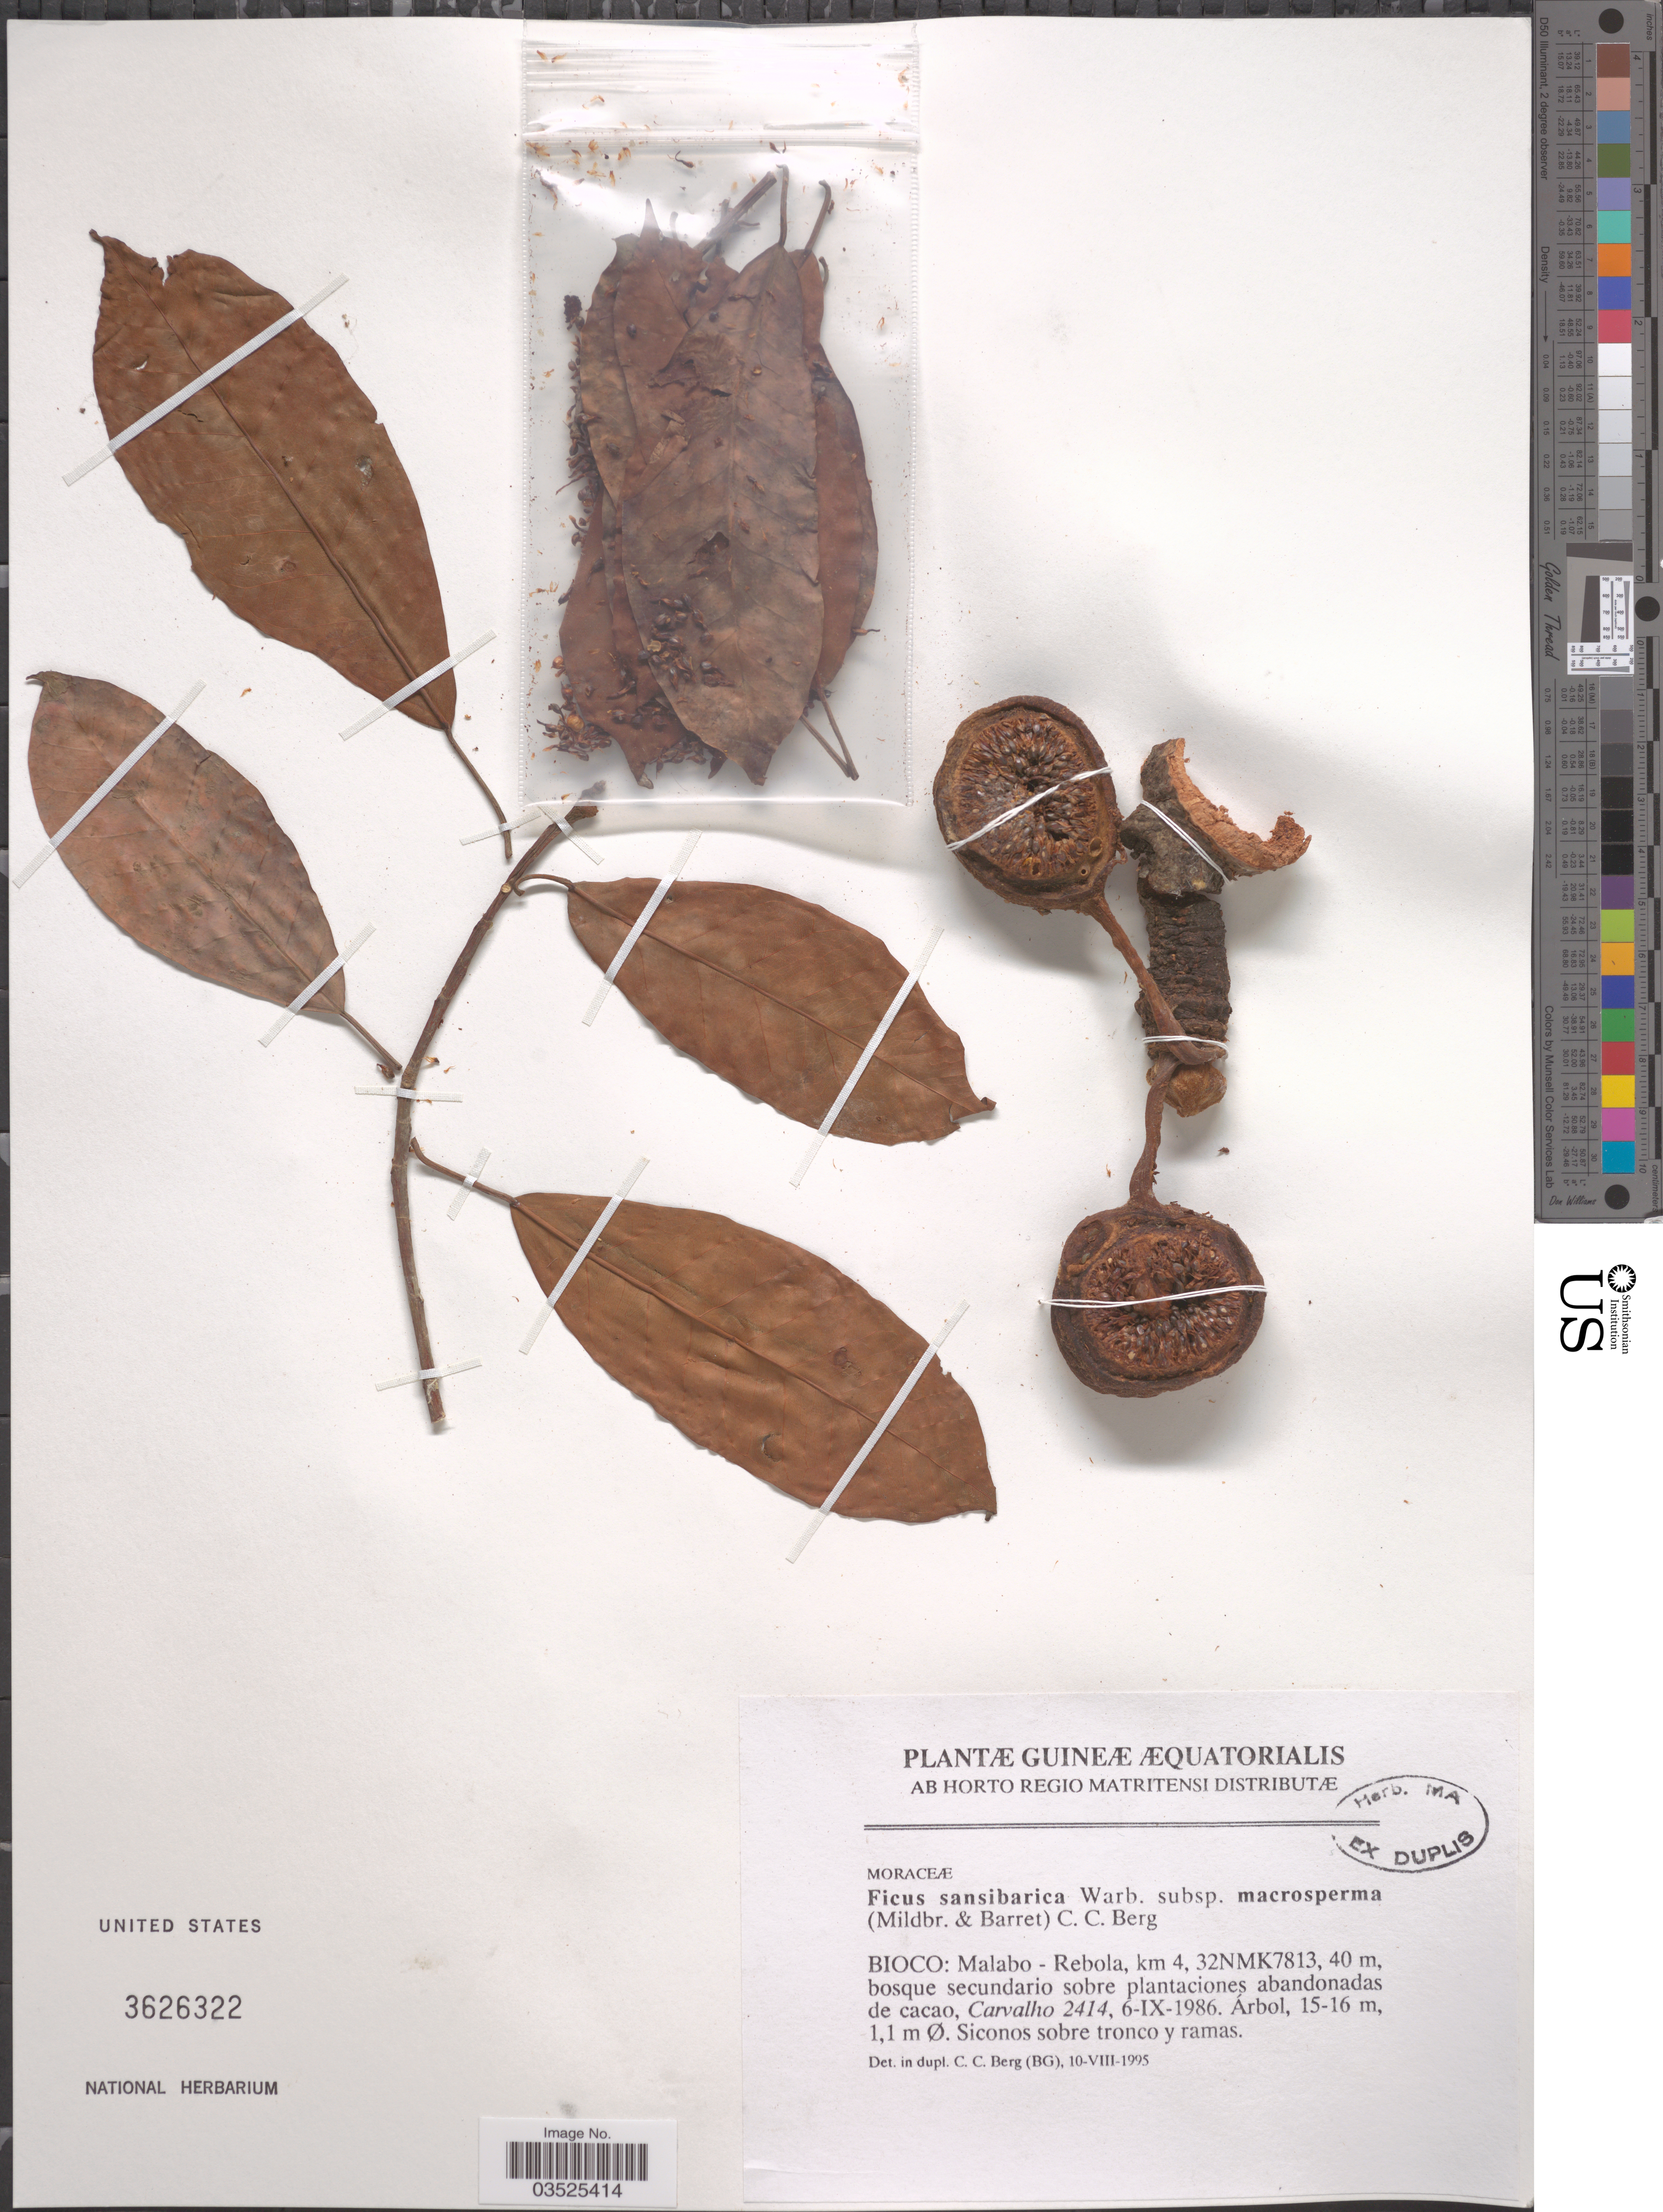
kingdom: Plantae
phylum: Tracheophyta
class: Magnoliopsida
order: Rosales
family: Moraceae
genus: Ficus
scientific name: Ficus sansibarica subsp. macrosperma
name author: (Mildbr. & Burret) C.C. Berg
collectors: Carvalho, --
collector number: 2414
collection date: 1986-09-06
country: Equatorial Guinea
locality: Guineæ Æquatorialis. Bioco: Malabo - Rebola, km 4, 32NMK7813.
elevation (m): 40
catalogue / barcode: US 3626322